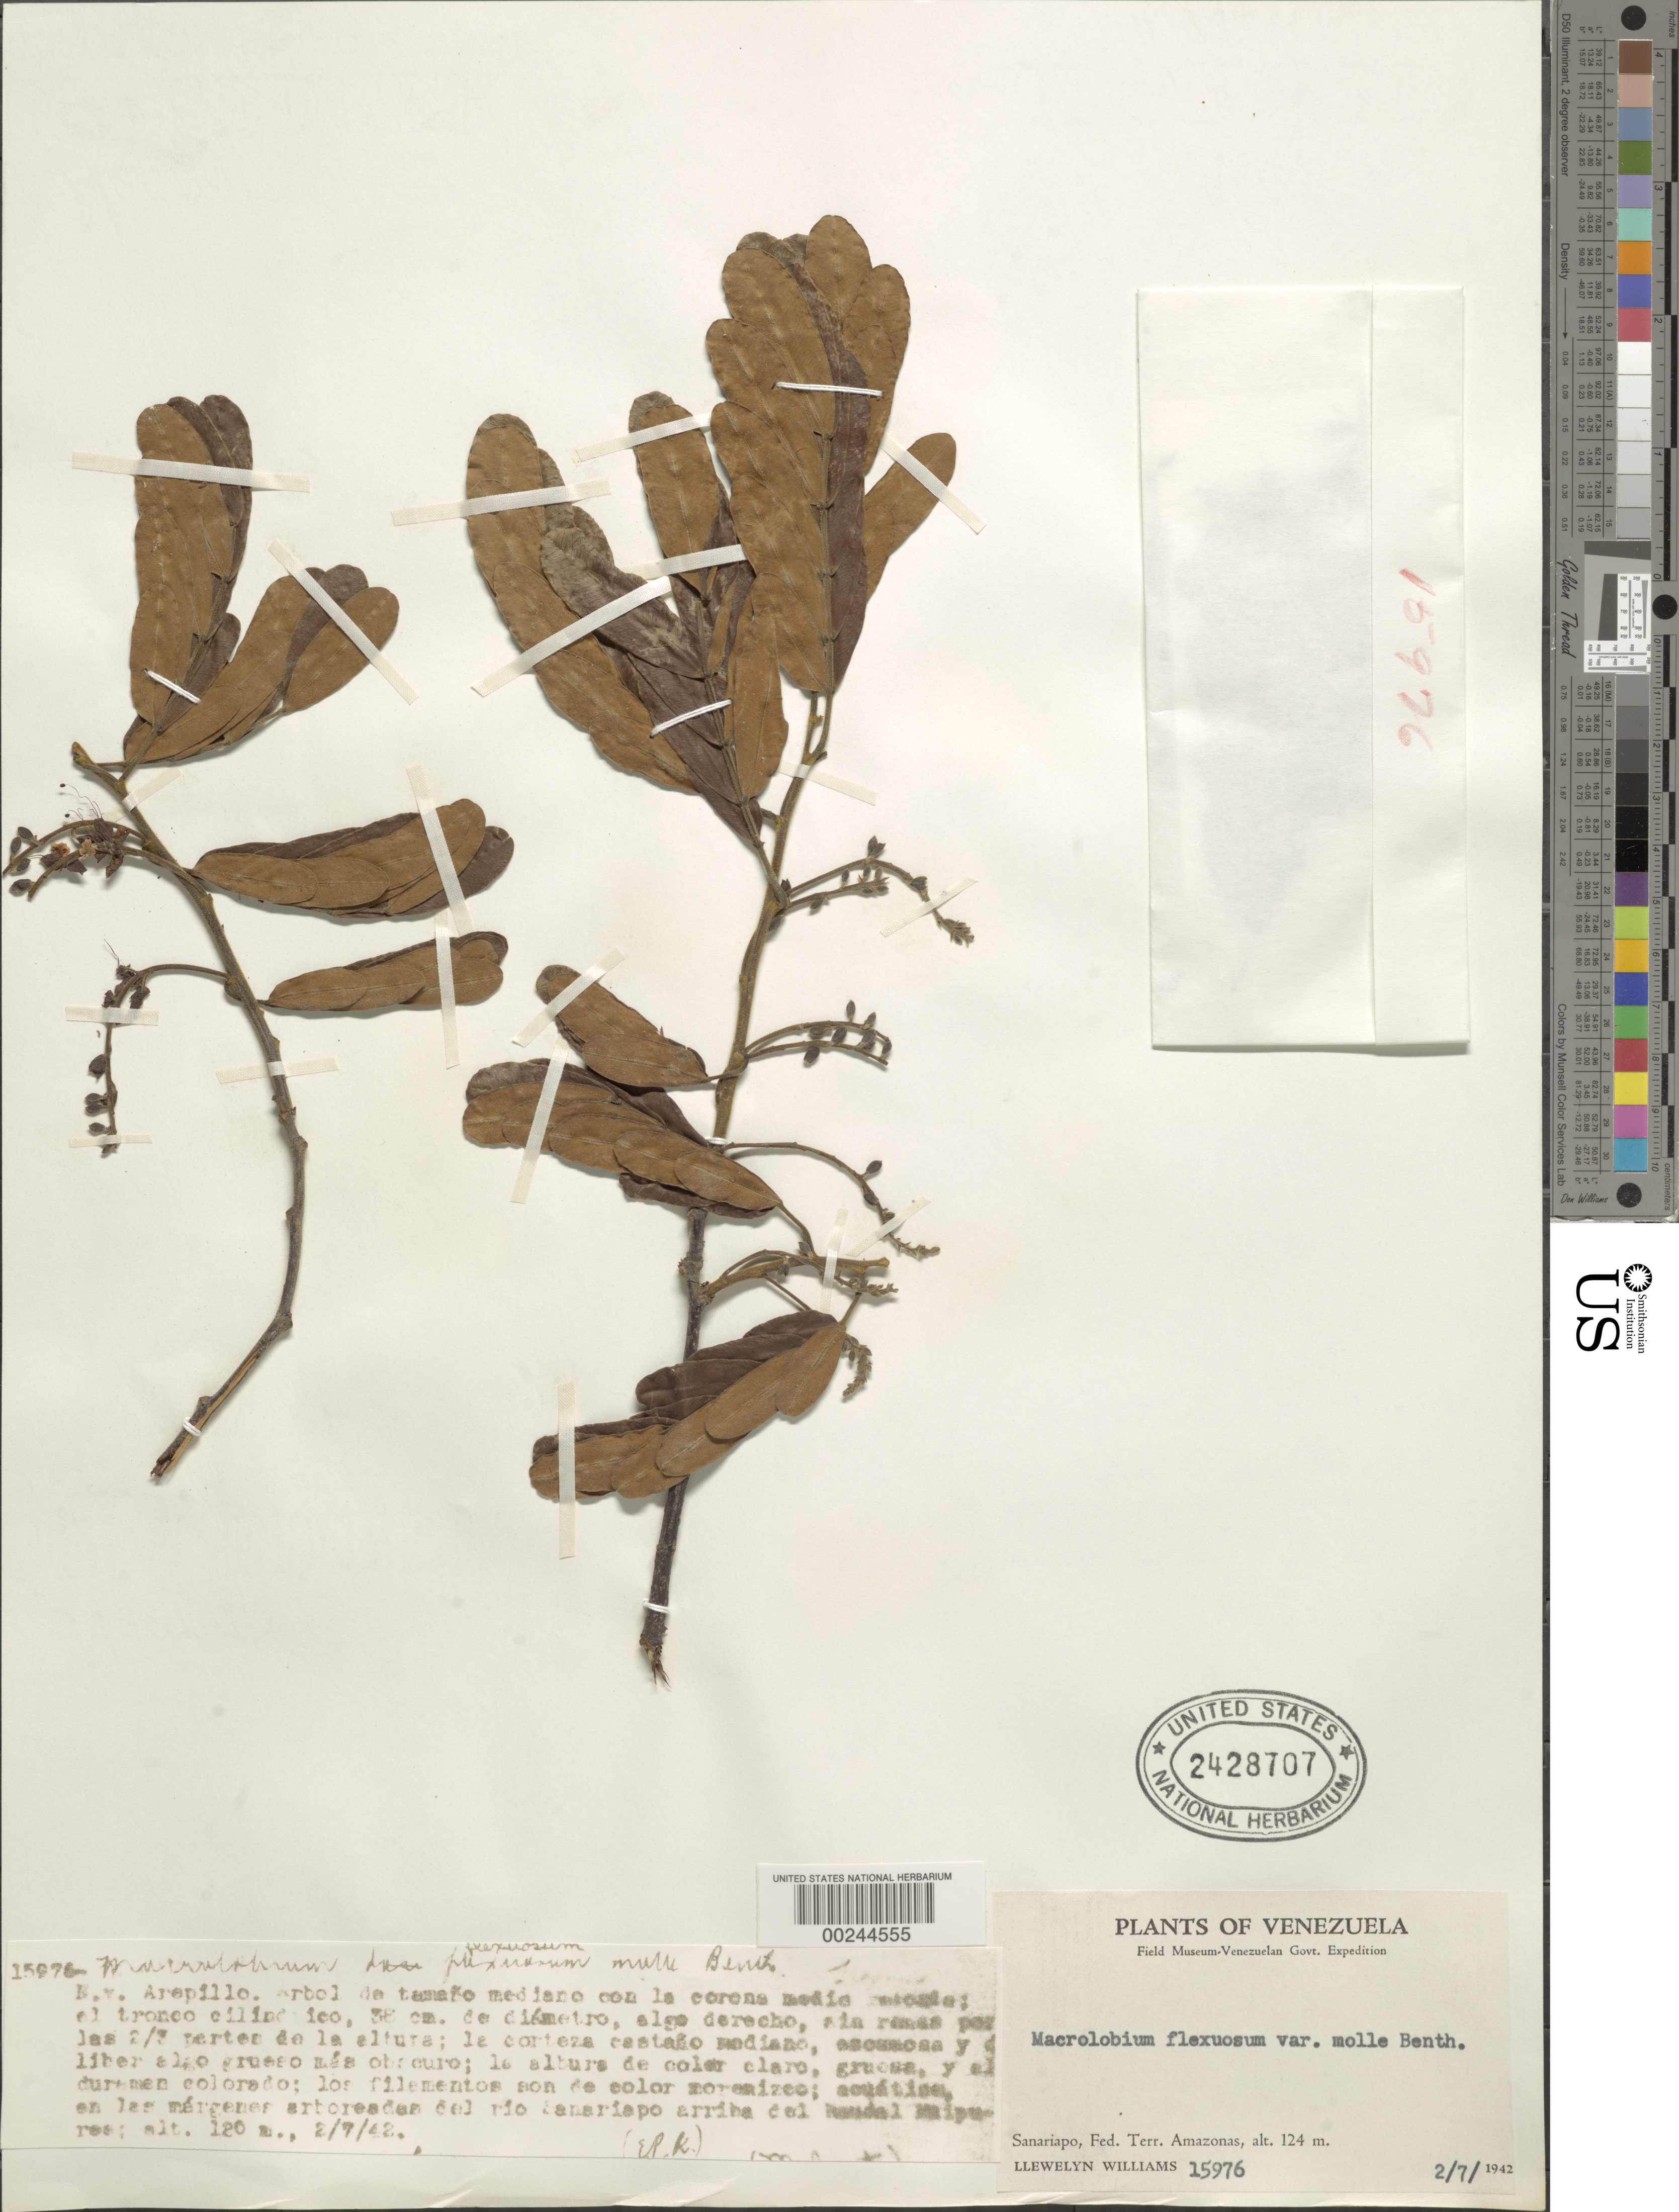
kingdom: Plantae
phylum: Tracheophyta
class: Magnoliopsida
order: Fabales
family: Fabaceae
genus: Macrolobium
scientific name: Macrolobium molle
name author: (Benth.) R.S. Cowan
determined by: Trujillo, A. M.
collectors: Ll. Williams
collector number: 15976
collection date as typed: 02 Jul 1942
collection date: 1942-07-02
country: Venezuela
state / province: Amazonas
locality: Sanariapo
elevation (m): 5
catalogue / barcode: US 2428707